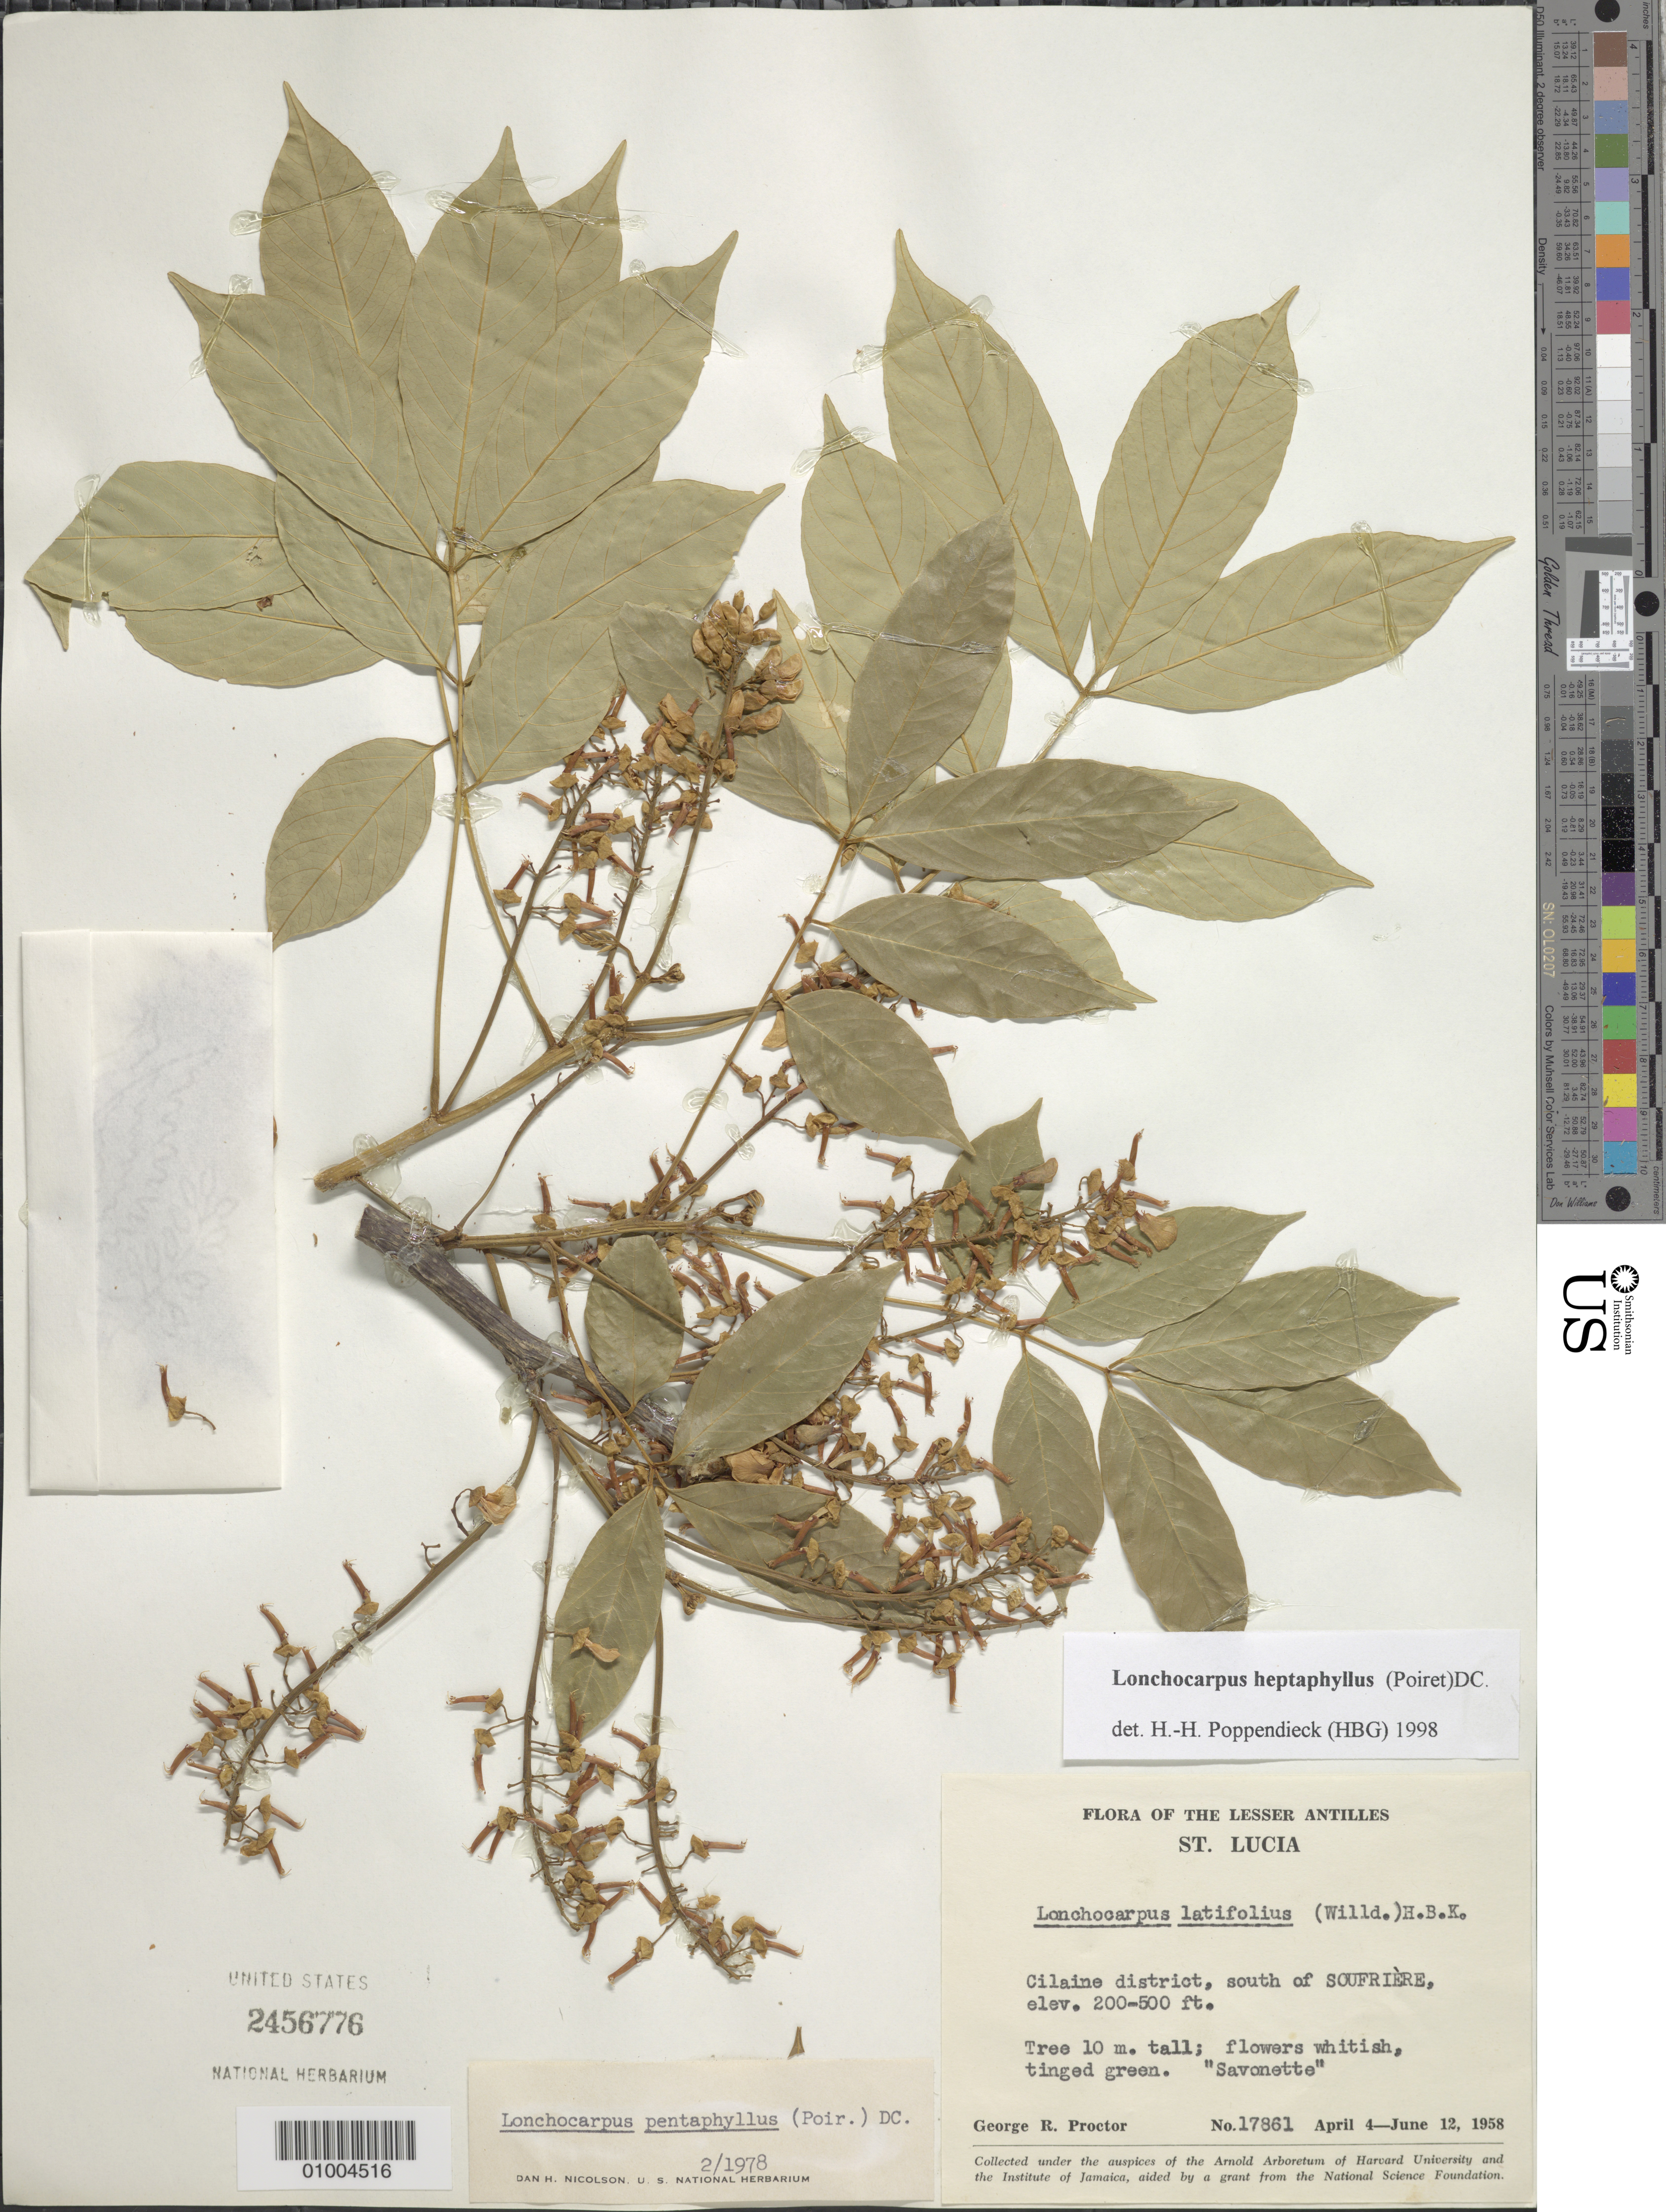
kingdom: Plantae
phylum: Tracheophyta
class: Magnoliopsida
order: Fabales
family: Fabaceae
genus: Lonchocarpus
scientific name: Lonchocarpus heptaphyllus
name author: (Poir.) DC.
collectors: G. R. Proctor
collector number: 17861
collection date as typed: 04 Apr 1958 to 12 Jun 1958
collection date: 1958-04-04/1958-06-12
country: St. Lucia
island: St. Lucia I.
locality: Cilaine district, S. of Soufriere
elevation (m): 61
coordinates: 0 N, 0 E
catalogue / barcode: US 2456776